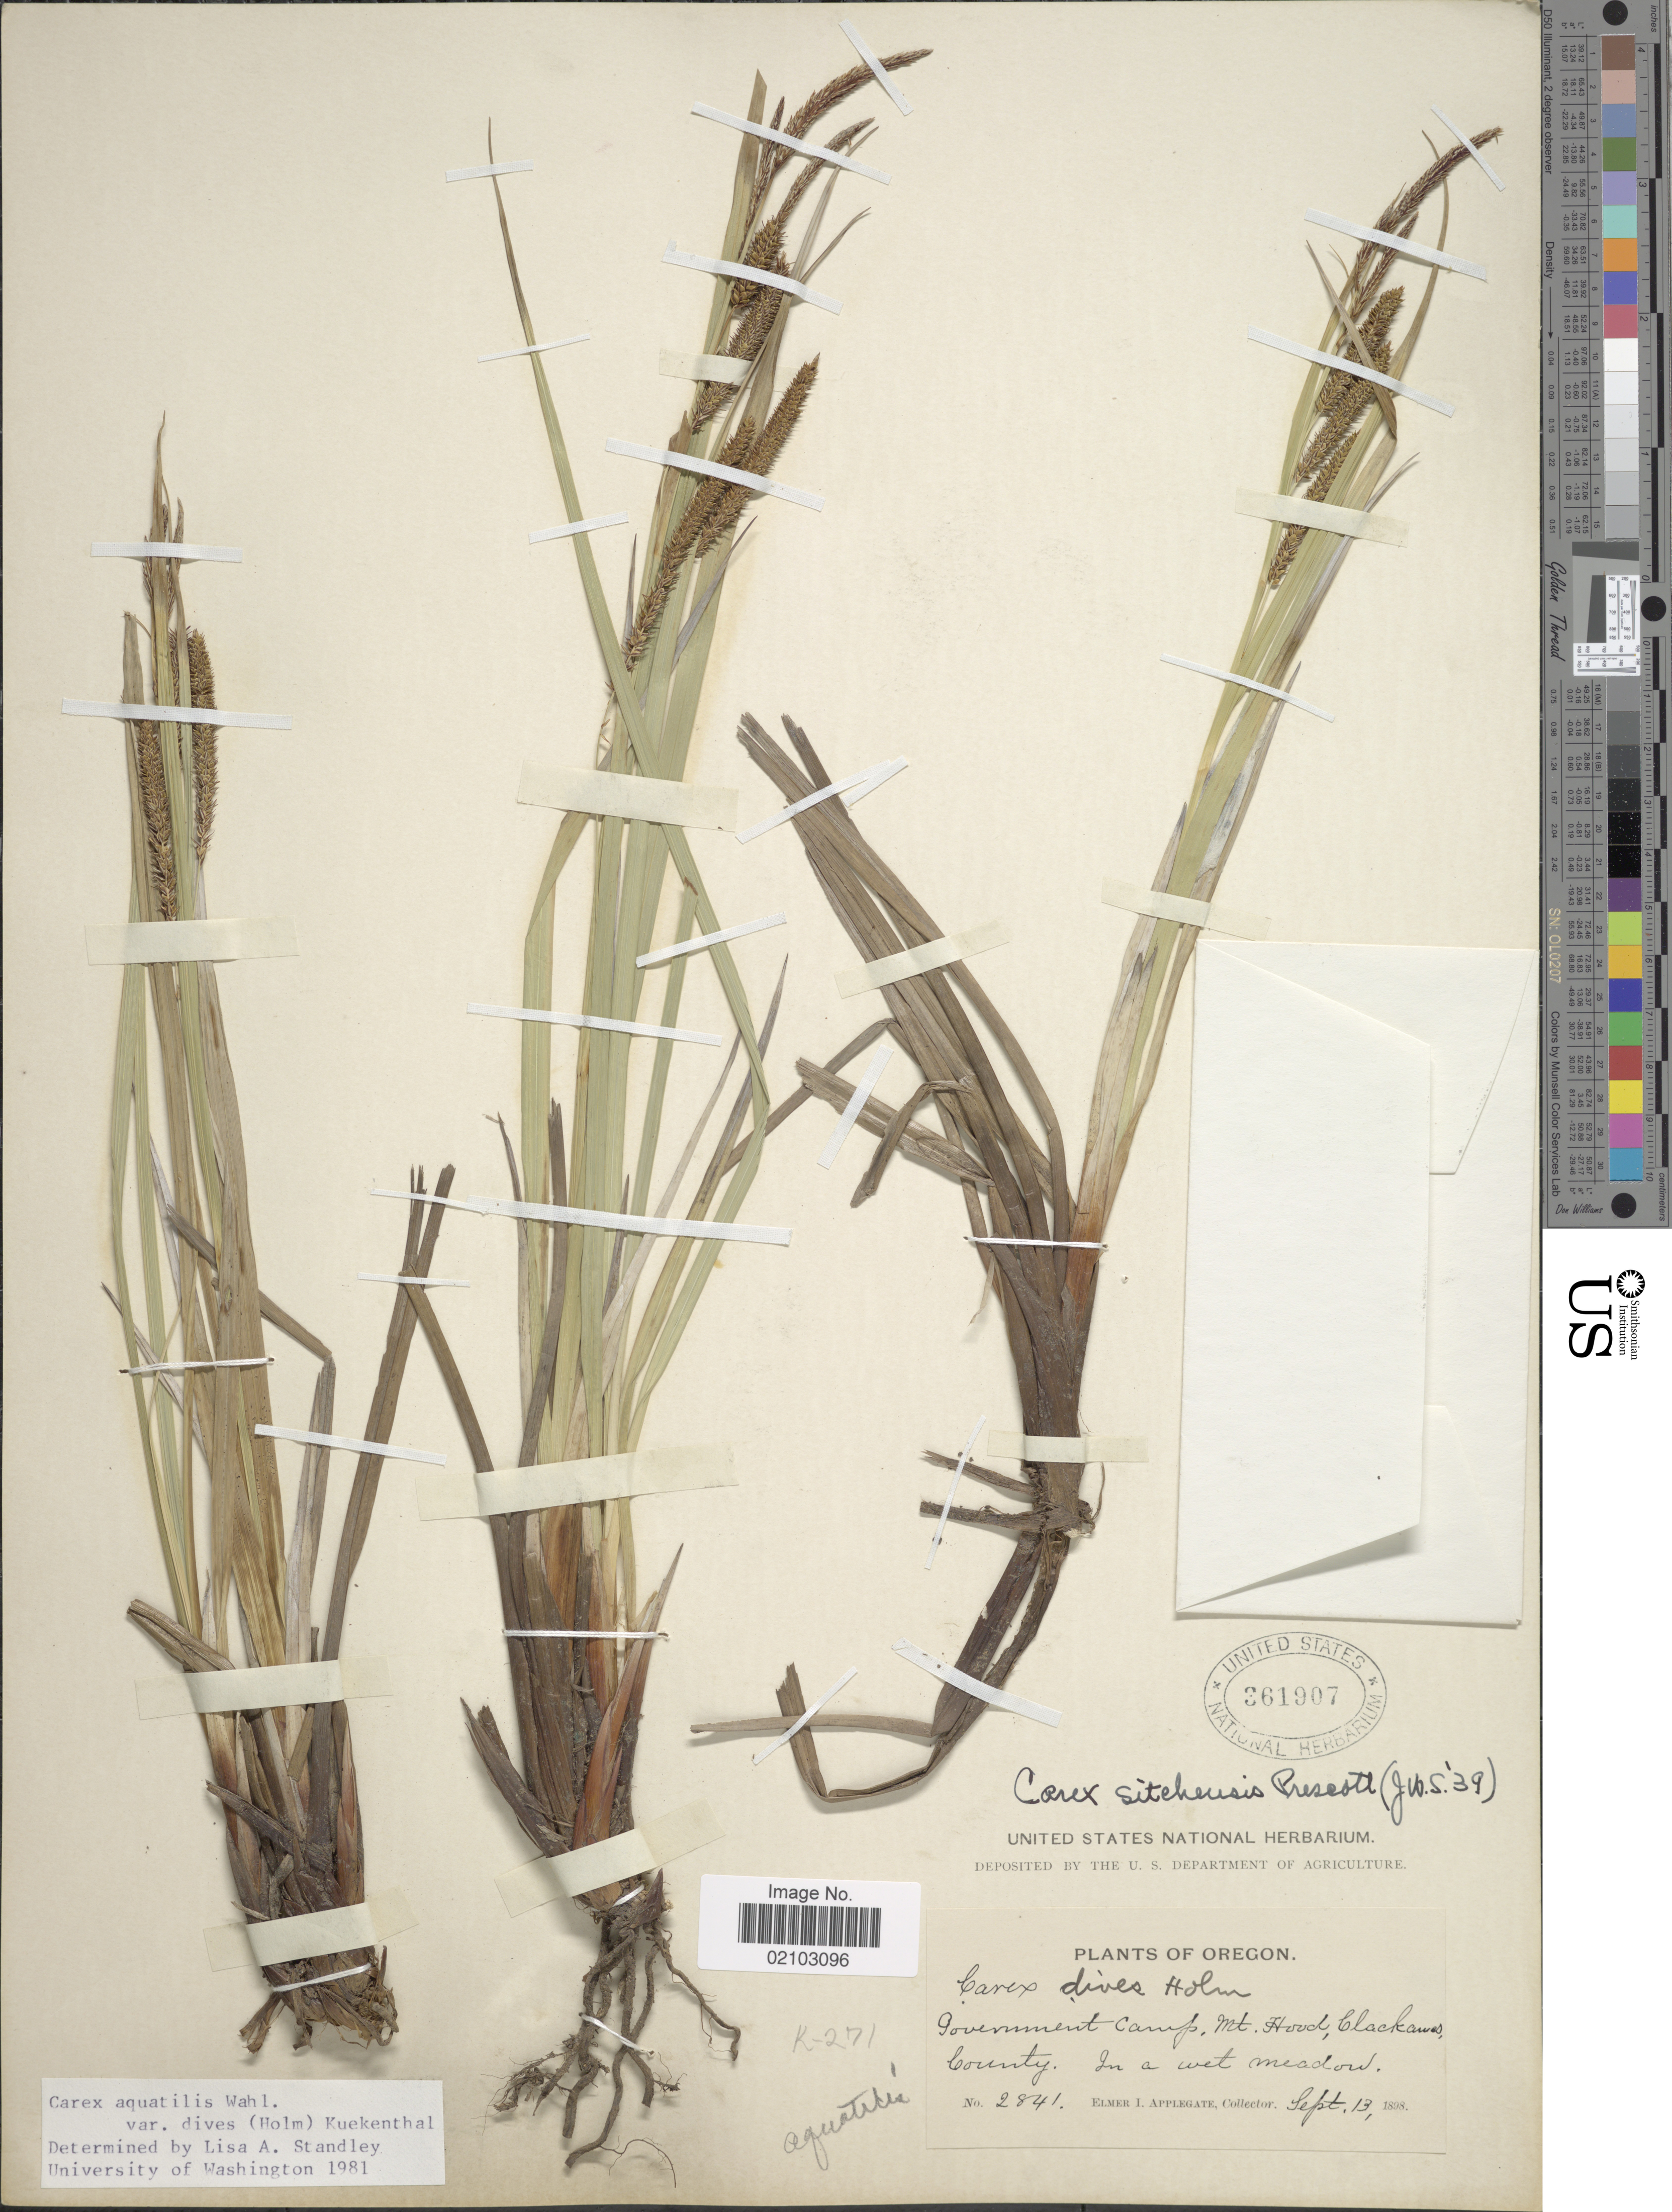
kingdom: Plantae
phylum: Tracheophyta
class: Liliopsida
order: Poales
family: Cyperaceae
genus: Carex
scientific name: Carex aquatilis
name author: Wahlenb.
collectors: E. I. Applegate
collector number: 2841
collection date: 1898-09-13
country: United States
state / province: Oregon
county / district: Clackamas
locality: Government Camp, Mt. Hood, Clackamas County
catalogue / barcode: US 361907